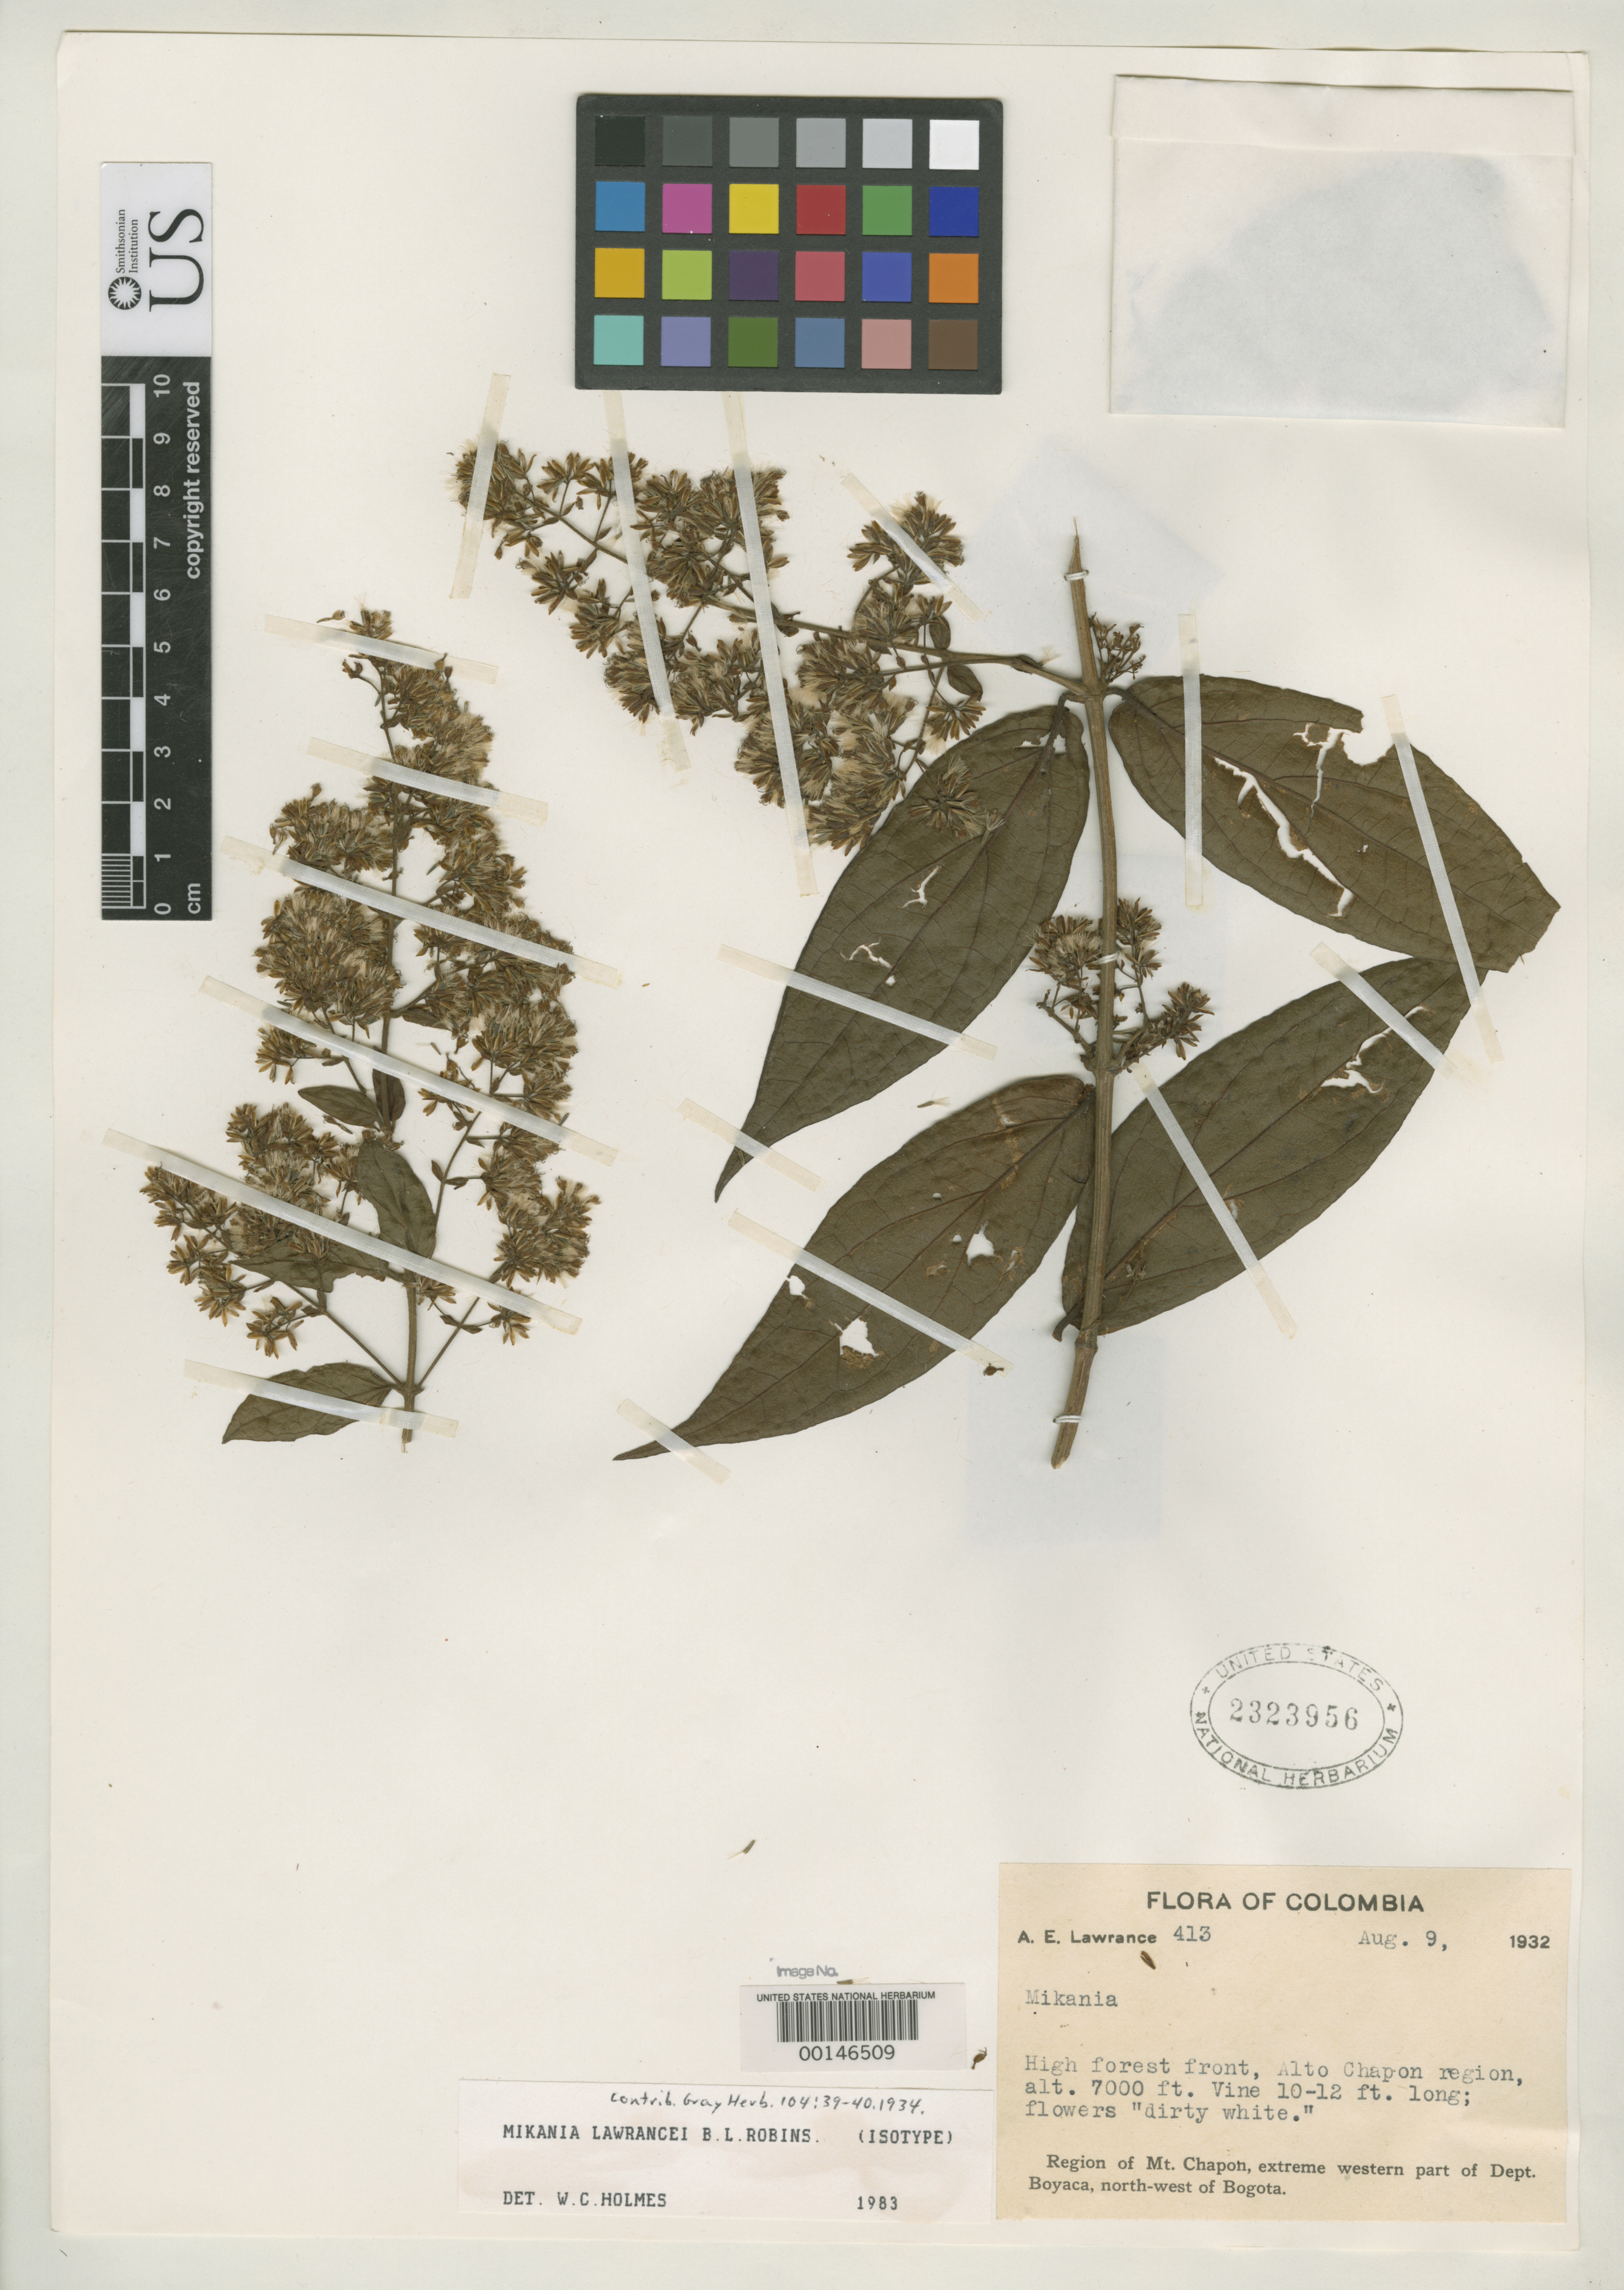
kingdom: Plantae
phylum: Tracheophyta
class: Magnoliopsida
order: Asterales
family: Asteraceae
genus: Mikania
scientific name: Mikania lawrancei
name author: B.L. Rob.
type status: Isotype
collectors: A. Lawrance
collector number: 413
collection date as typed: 09 Aug 1932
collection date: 1932-08-09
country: Colombia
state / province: Boyacá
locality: Alto Chapon region.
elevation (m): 2134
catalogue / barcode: US 2323956